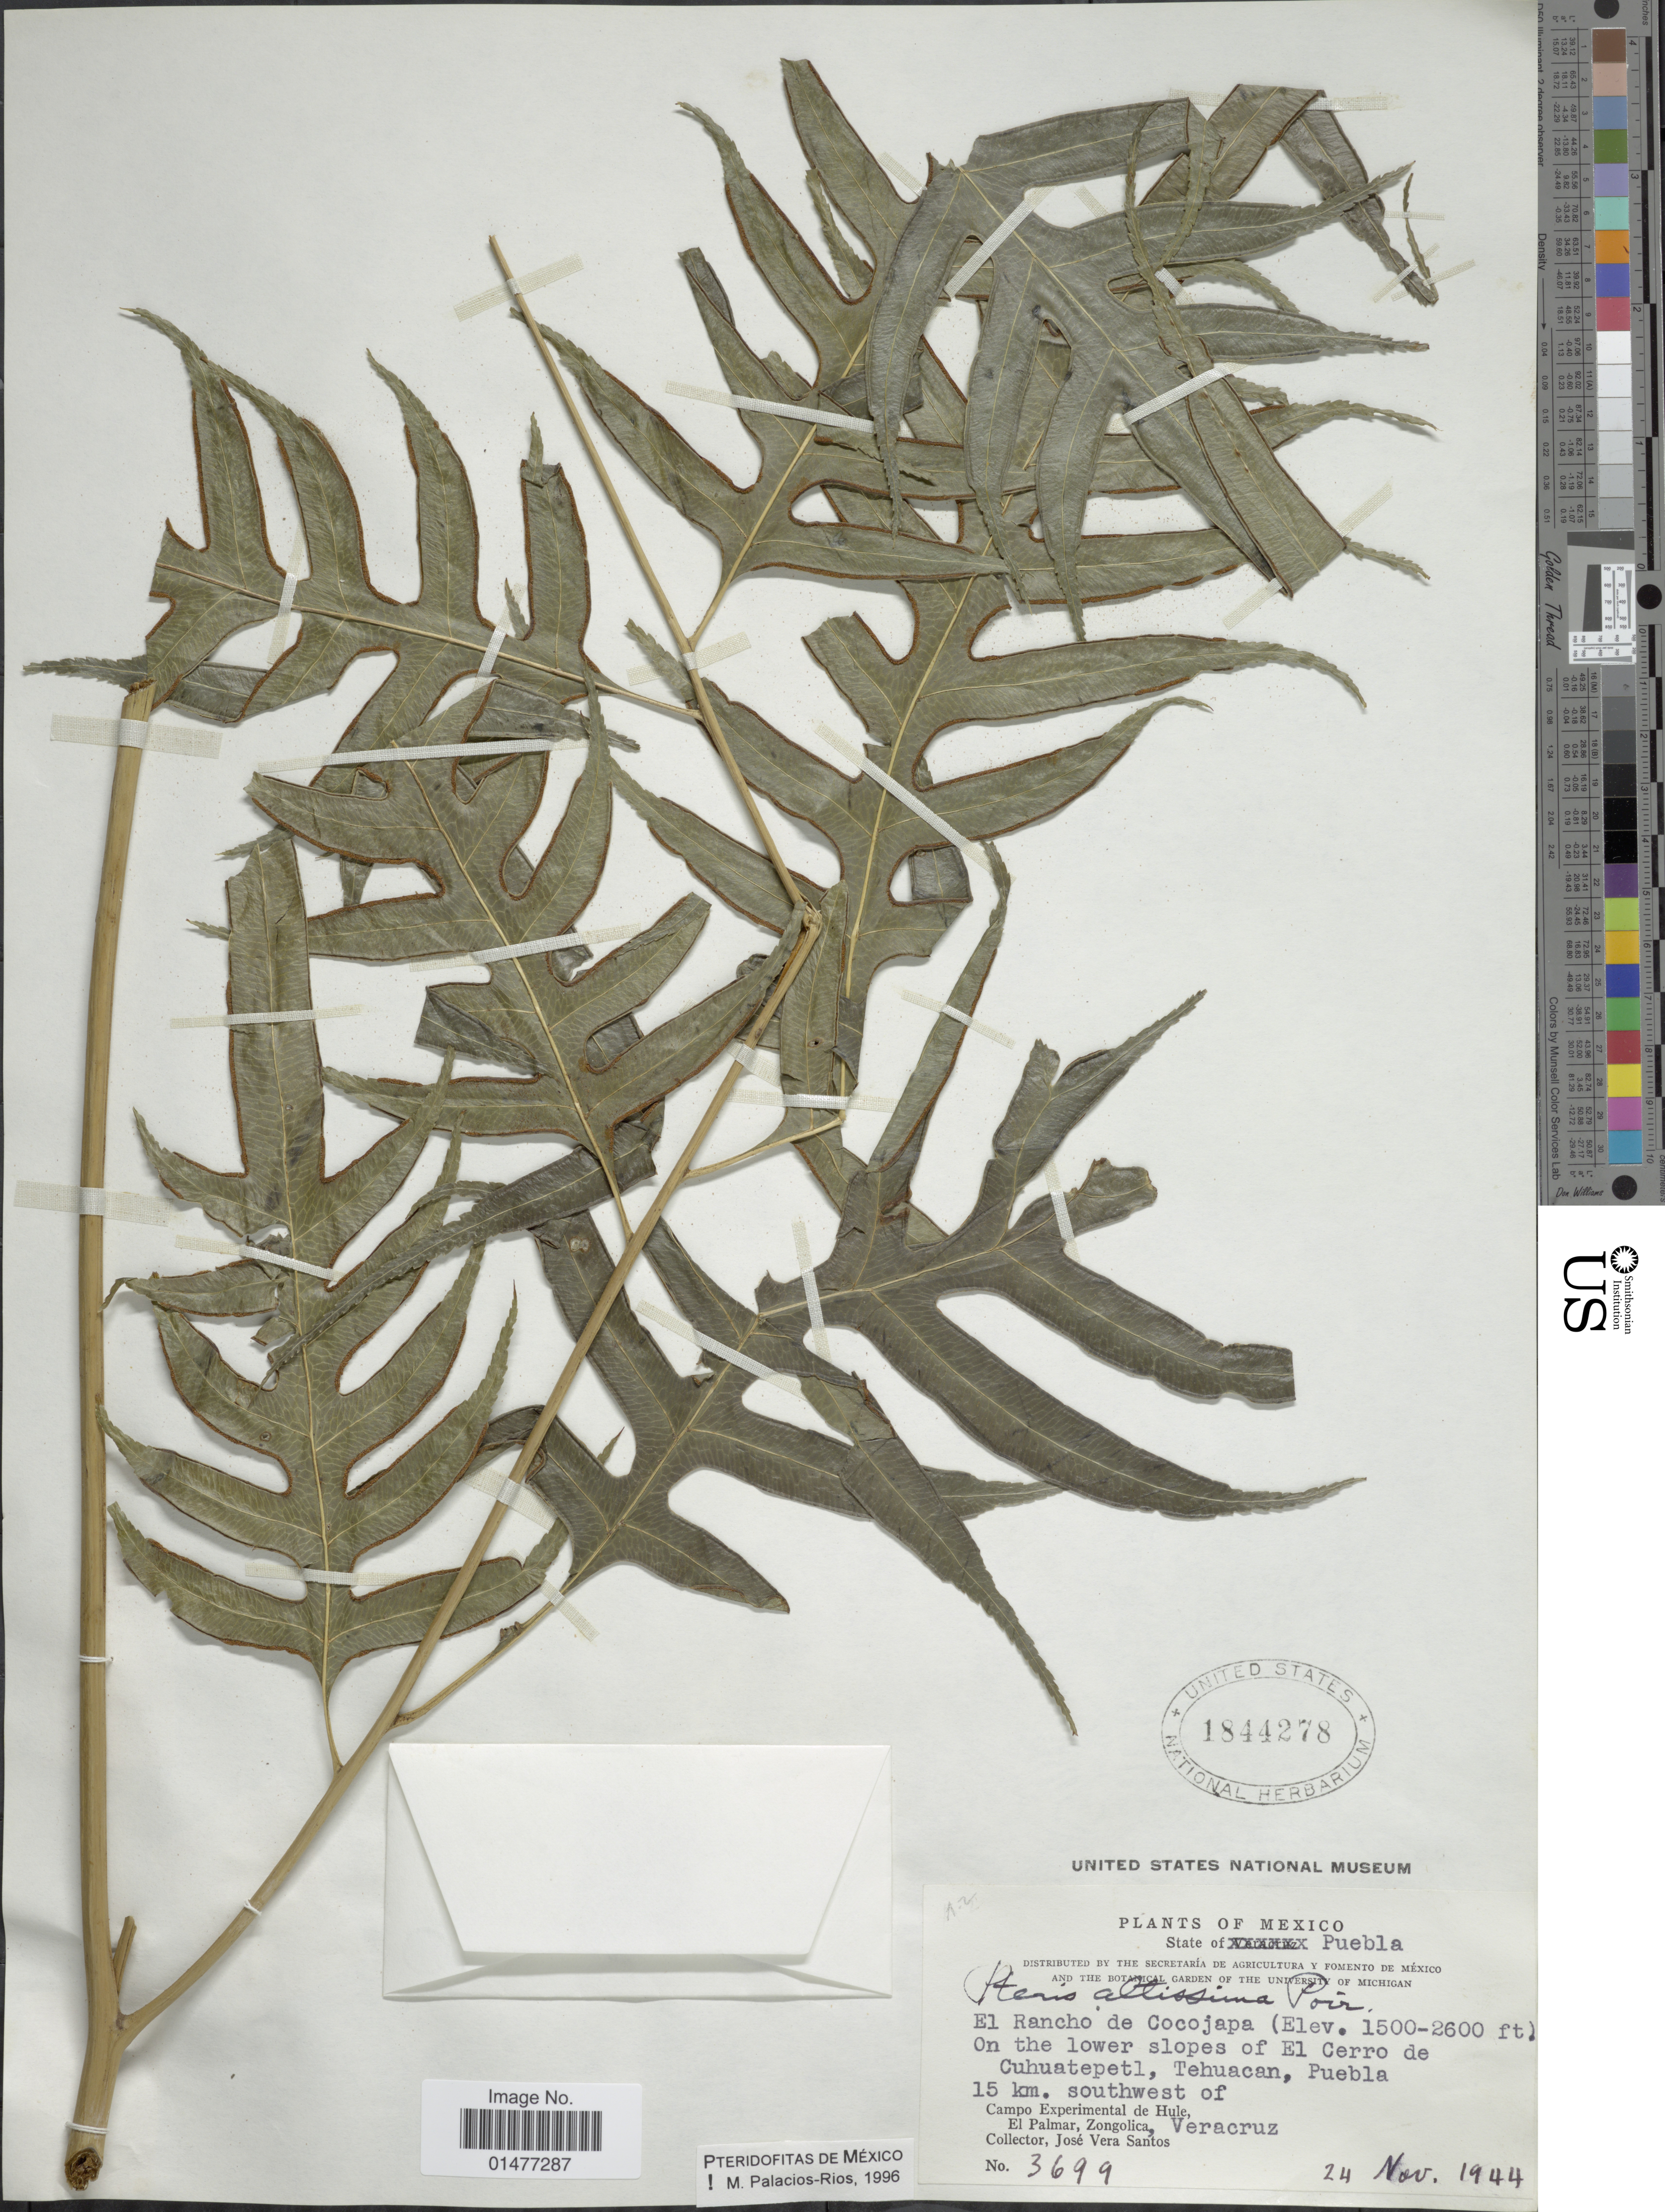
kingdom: Plantae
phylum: Tracheophyta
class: Polypodiopsida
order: Polypodiales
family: Pteridaceae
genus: Pteris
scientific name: Pteris altissima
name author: Poir.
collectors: J. V. Santos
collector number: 3699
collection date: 1944-11-24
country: Mexico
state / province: Puebla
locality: Plants of Mexico, El Rancho de Cocojapa, On the lower slopes of El Cerro de Cuhuatepetl, Tehuacan, Puebla 15 km. southwest of Campo Experimental de Hule, El Palmar, Zongolica, Veracruz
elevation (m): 457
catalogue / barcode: US 1844278